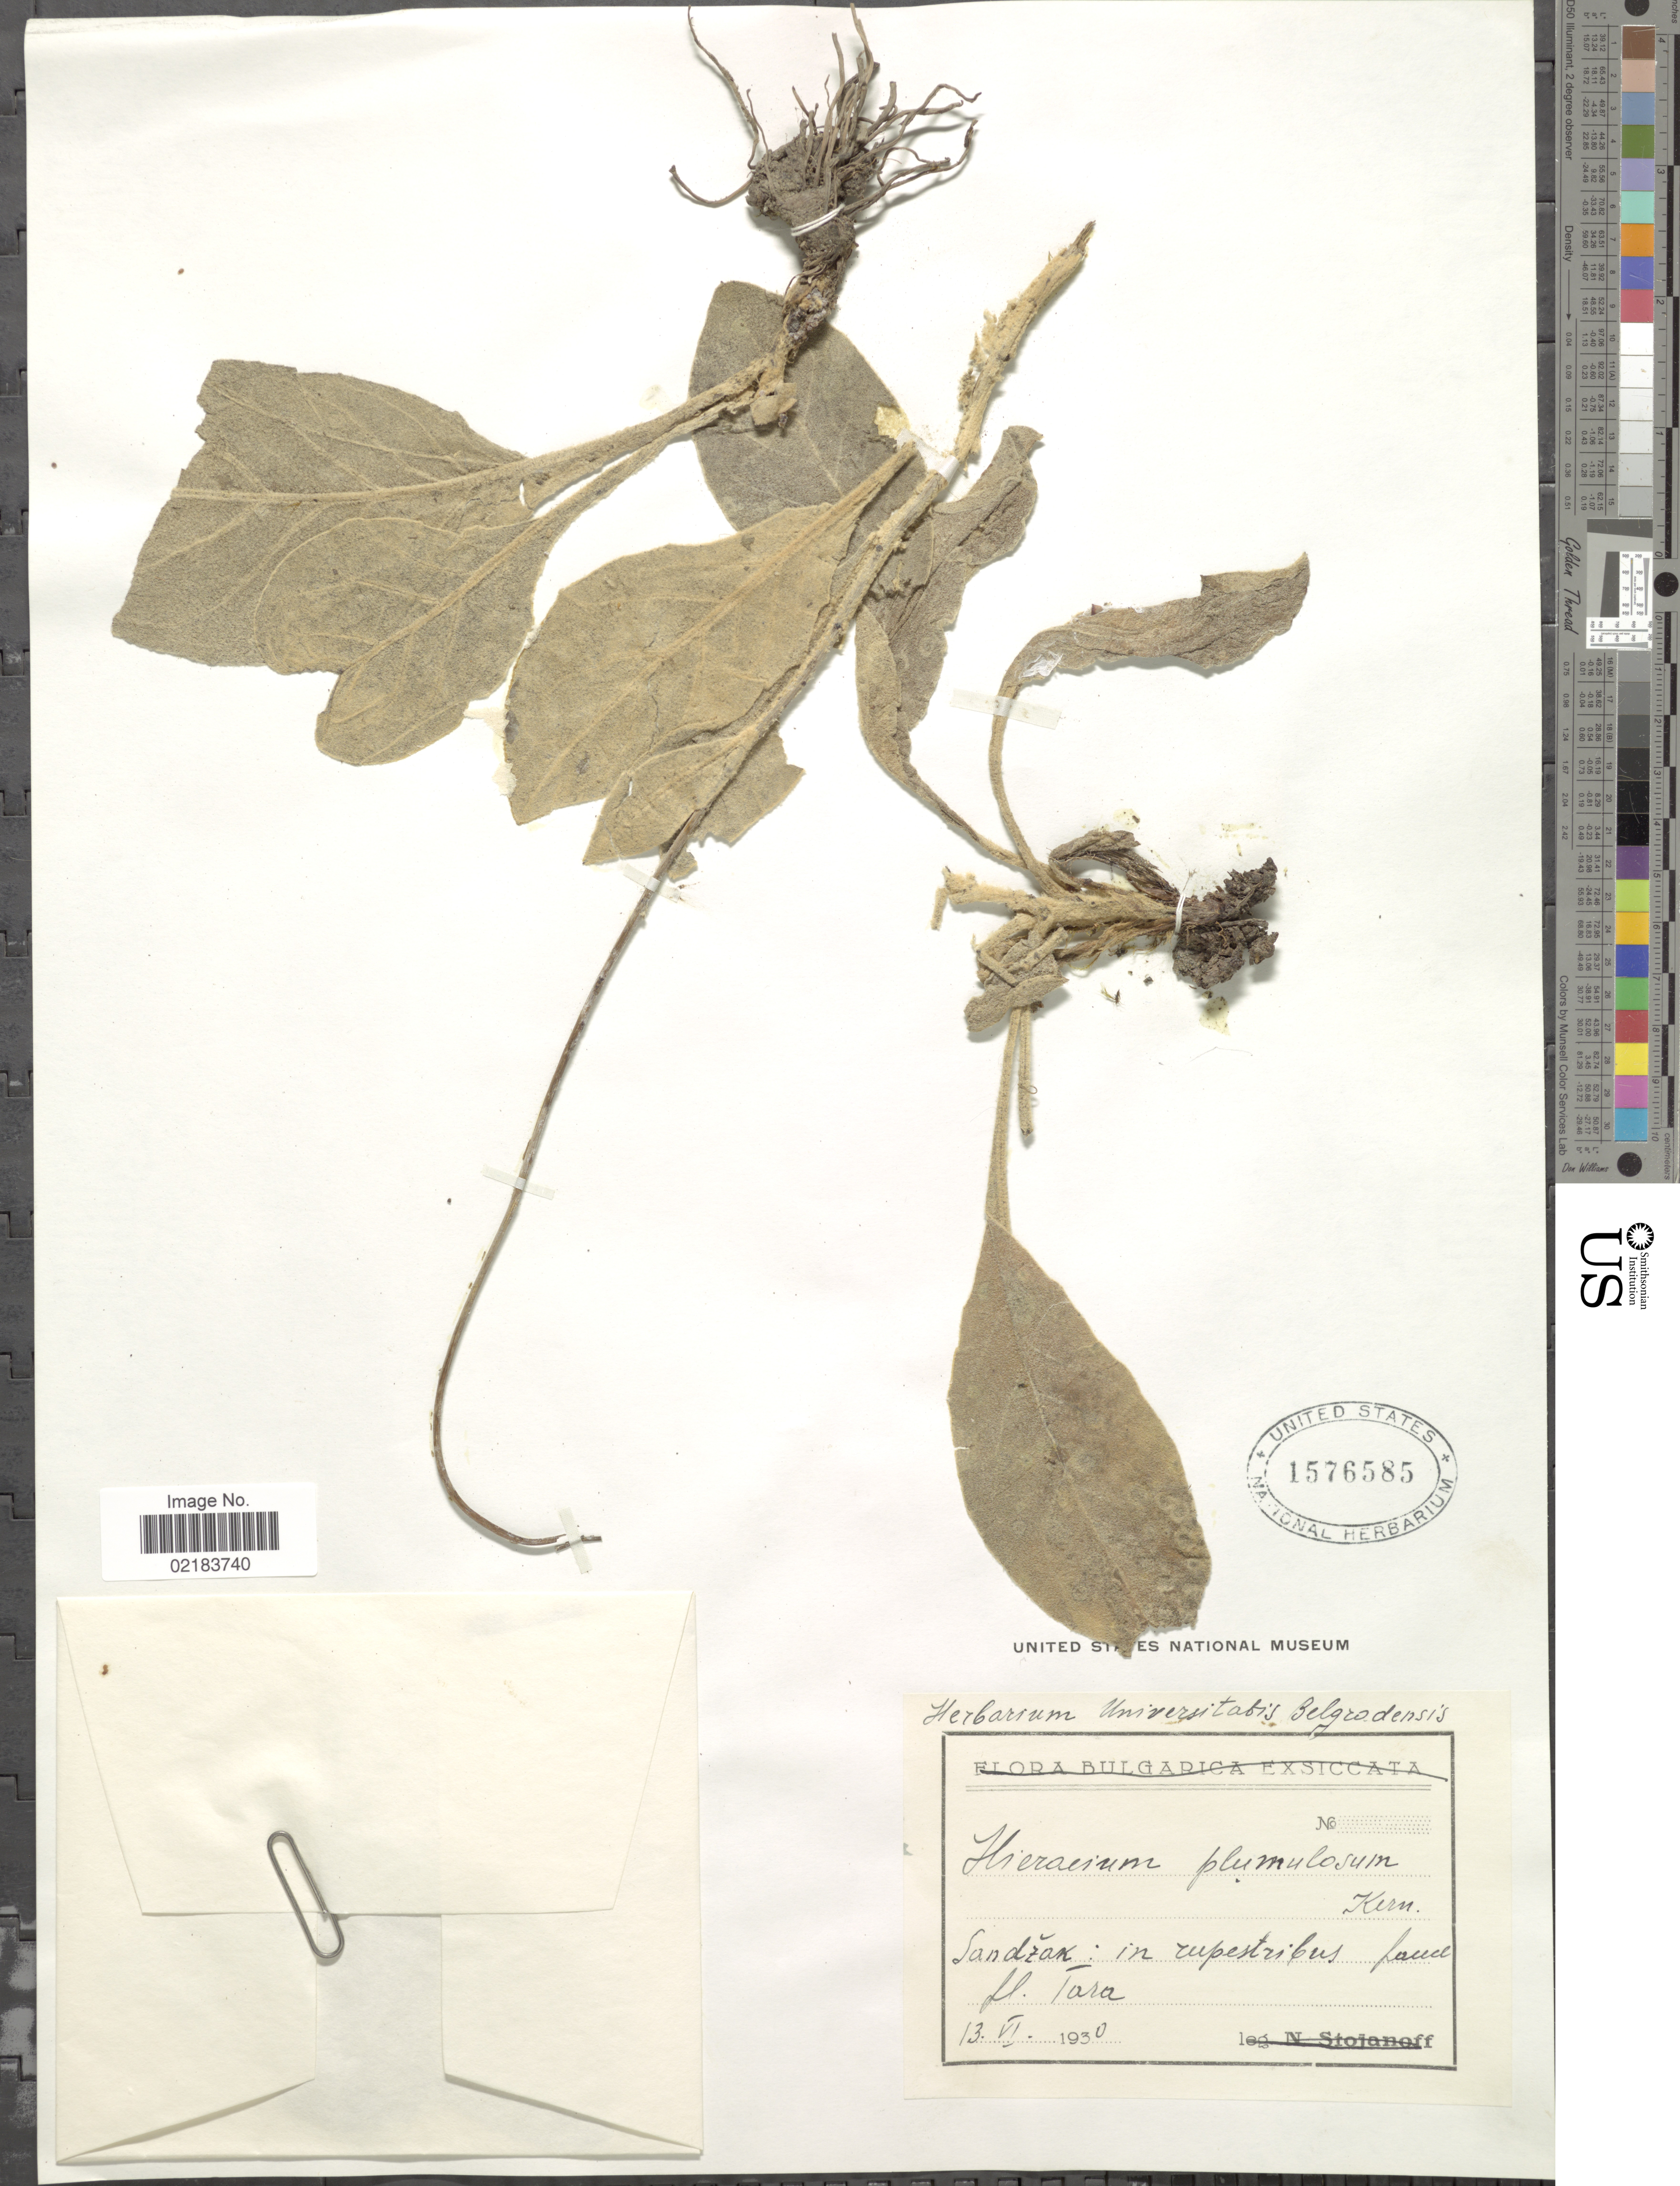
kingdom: Plantae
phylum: Tracheophyta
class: Magnoliopsida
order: Asterales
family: Asteraceae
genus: Hieracium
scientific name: Hieracium waldsteinii subsp. plumulosum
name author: (A. Kern.) Freyn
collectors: ex herb. Universitatis Belgradensis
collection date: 1930-06-13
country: Montenegro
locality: Sandzak: in rupestribus Lauce fl. Tara. [interpreted]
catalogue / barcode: US 1576585